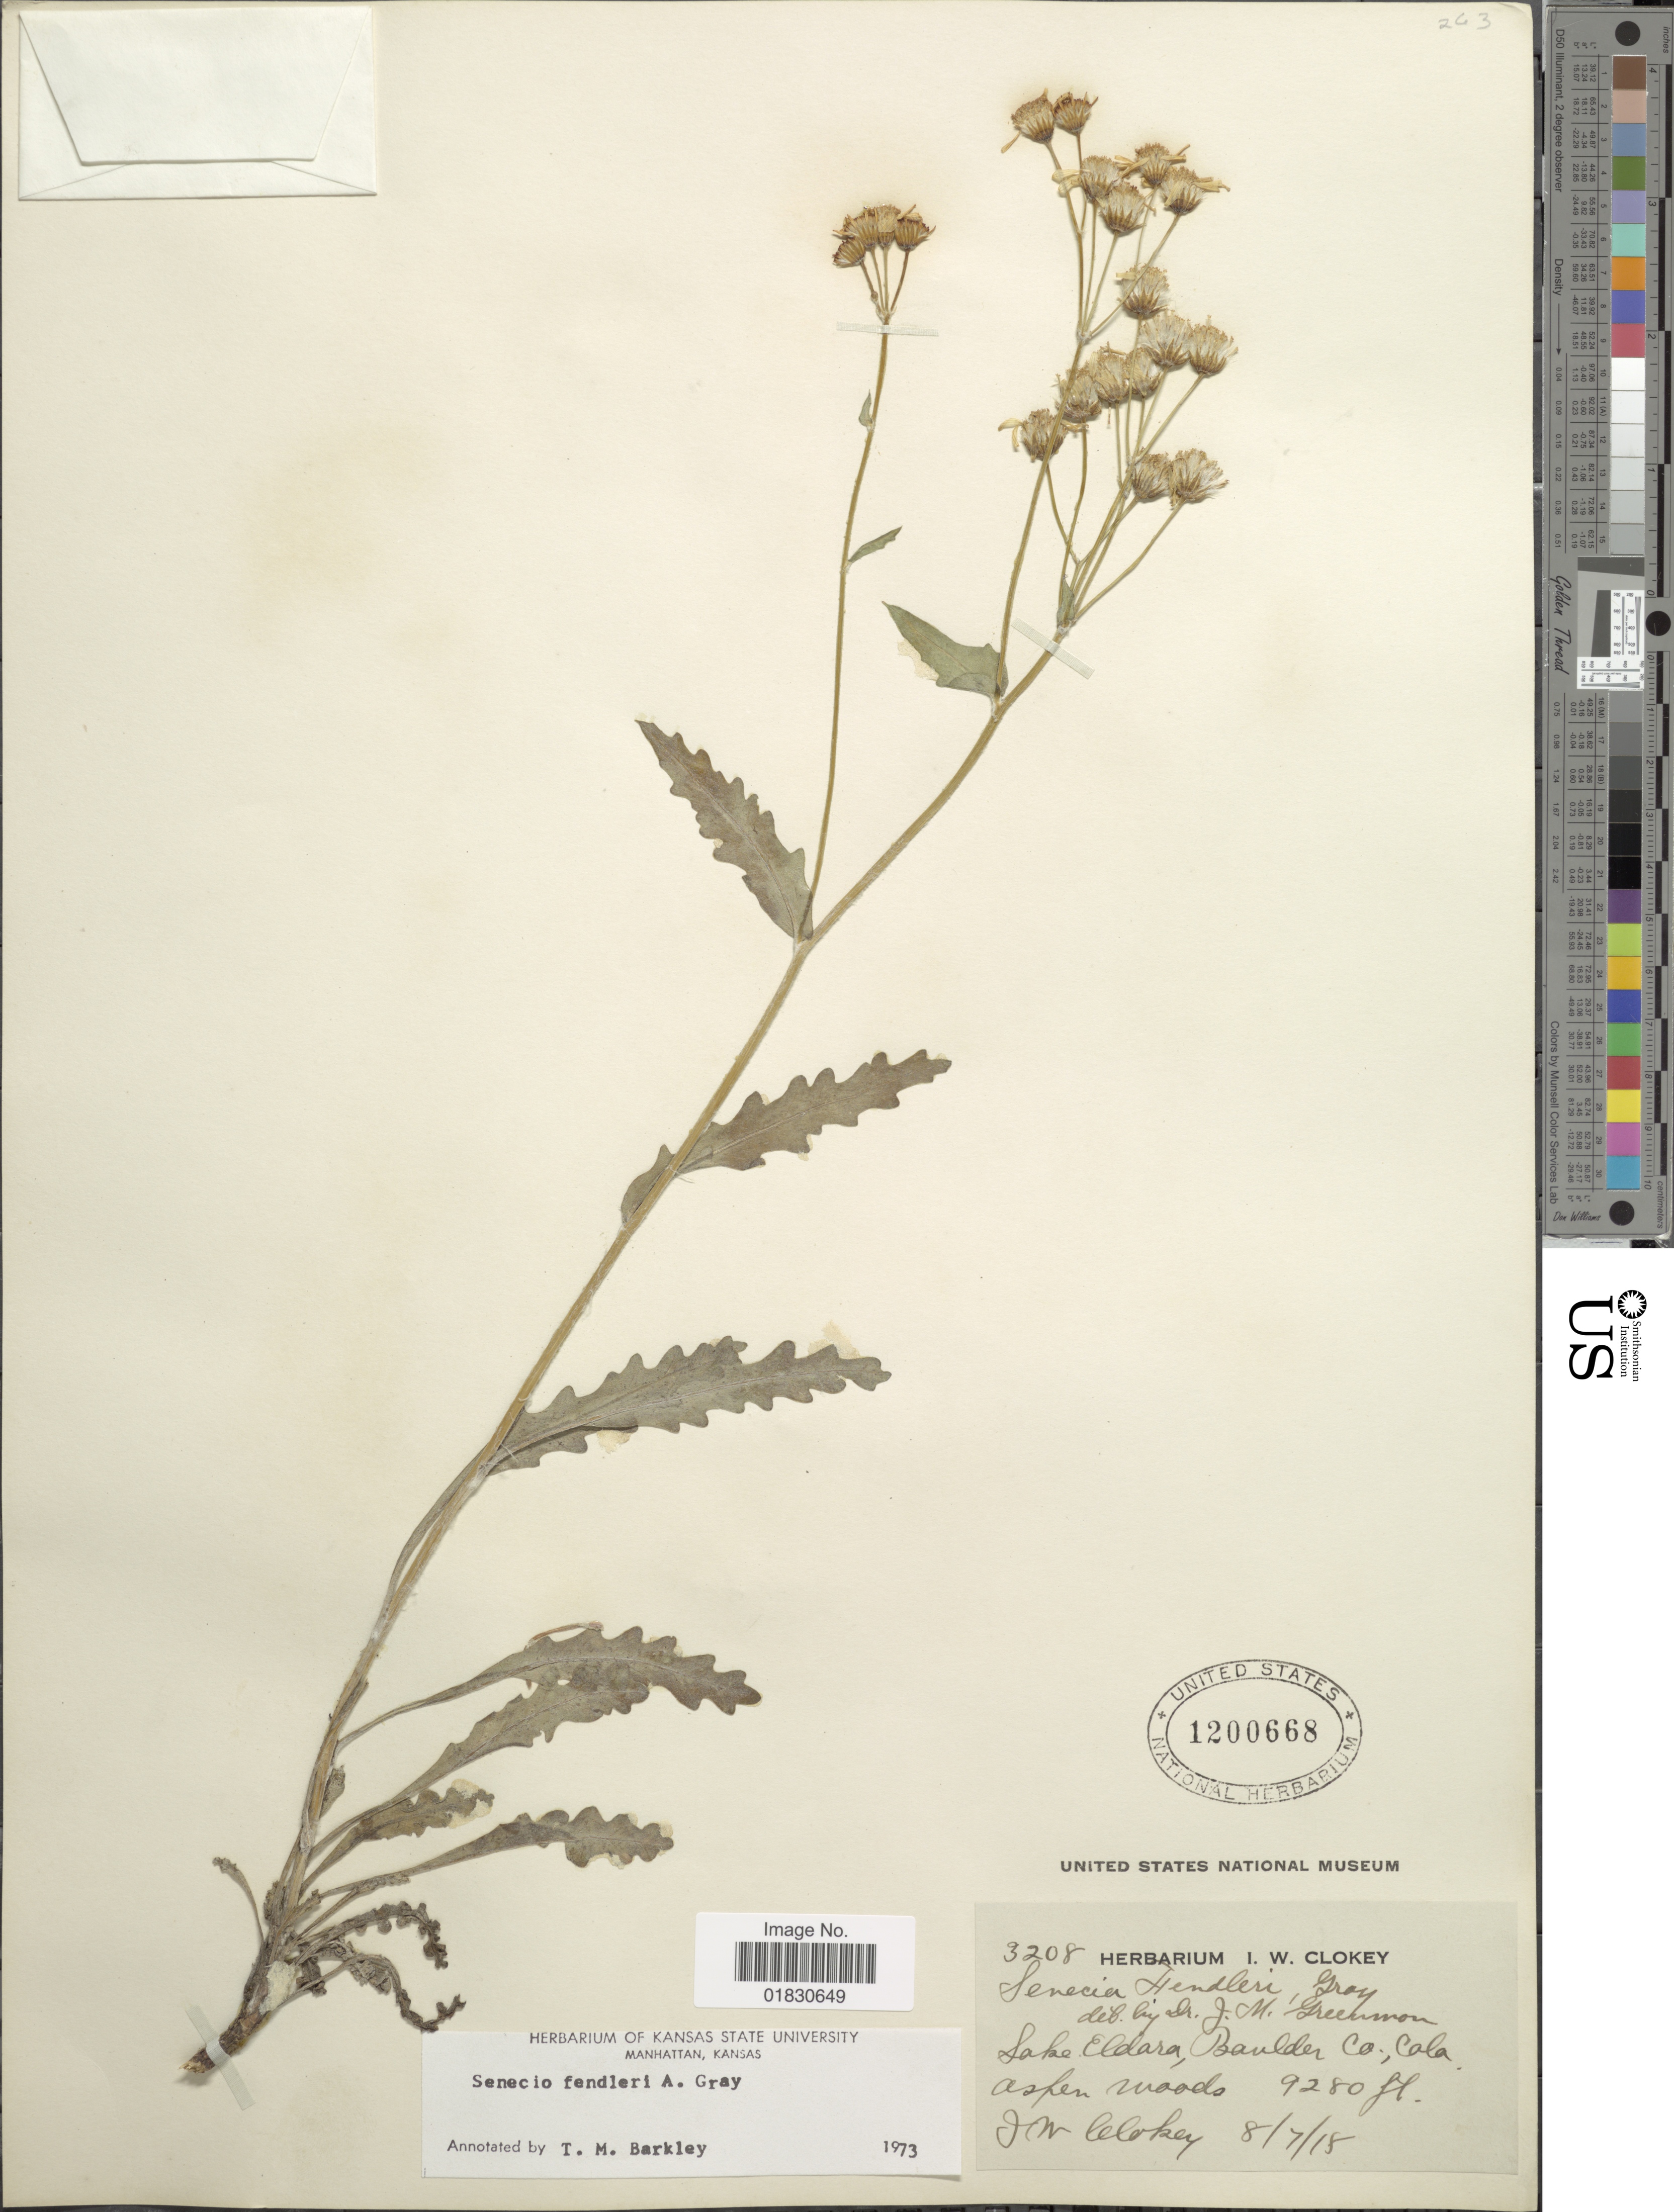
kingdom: Plantae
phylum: Tracheophyta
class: Magnoliopsida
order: Asterales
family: Asteraceae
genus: Packera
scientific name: Packera fendleri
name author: (A. Gray) W.A. Weber & Á. Löve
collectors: I. W. Clokey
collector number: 3208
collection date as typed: Transcribed d/m/y: 7/8/18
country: United States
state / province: Colorado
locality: Lake Eldara, Boulder Co., Colo., Aspen woods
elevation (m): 2829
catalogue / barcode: US 1200668